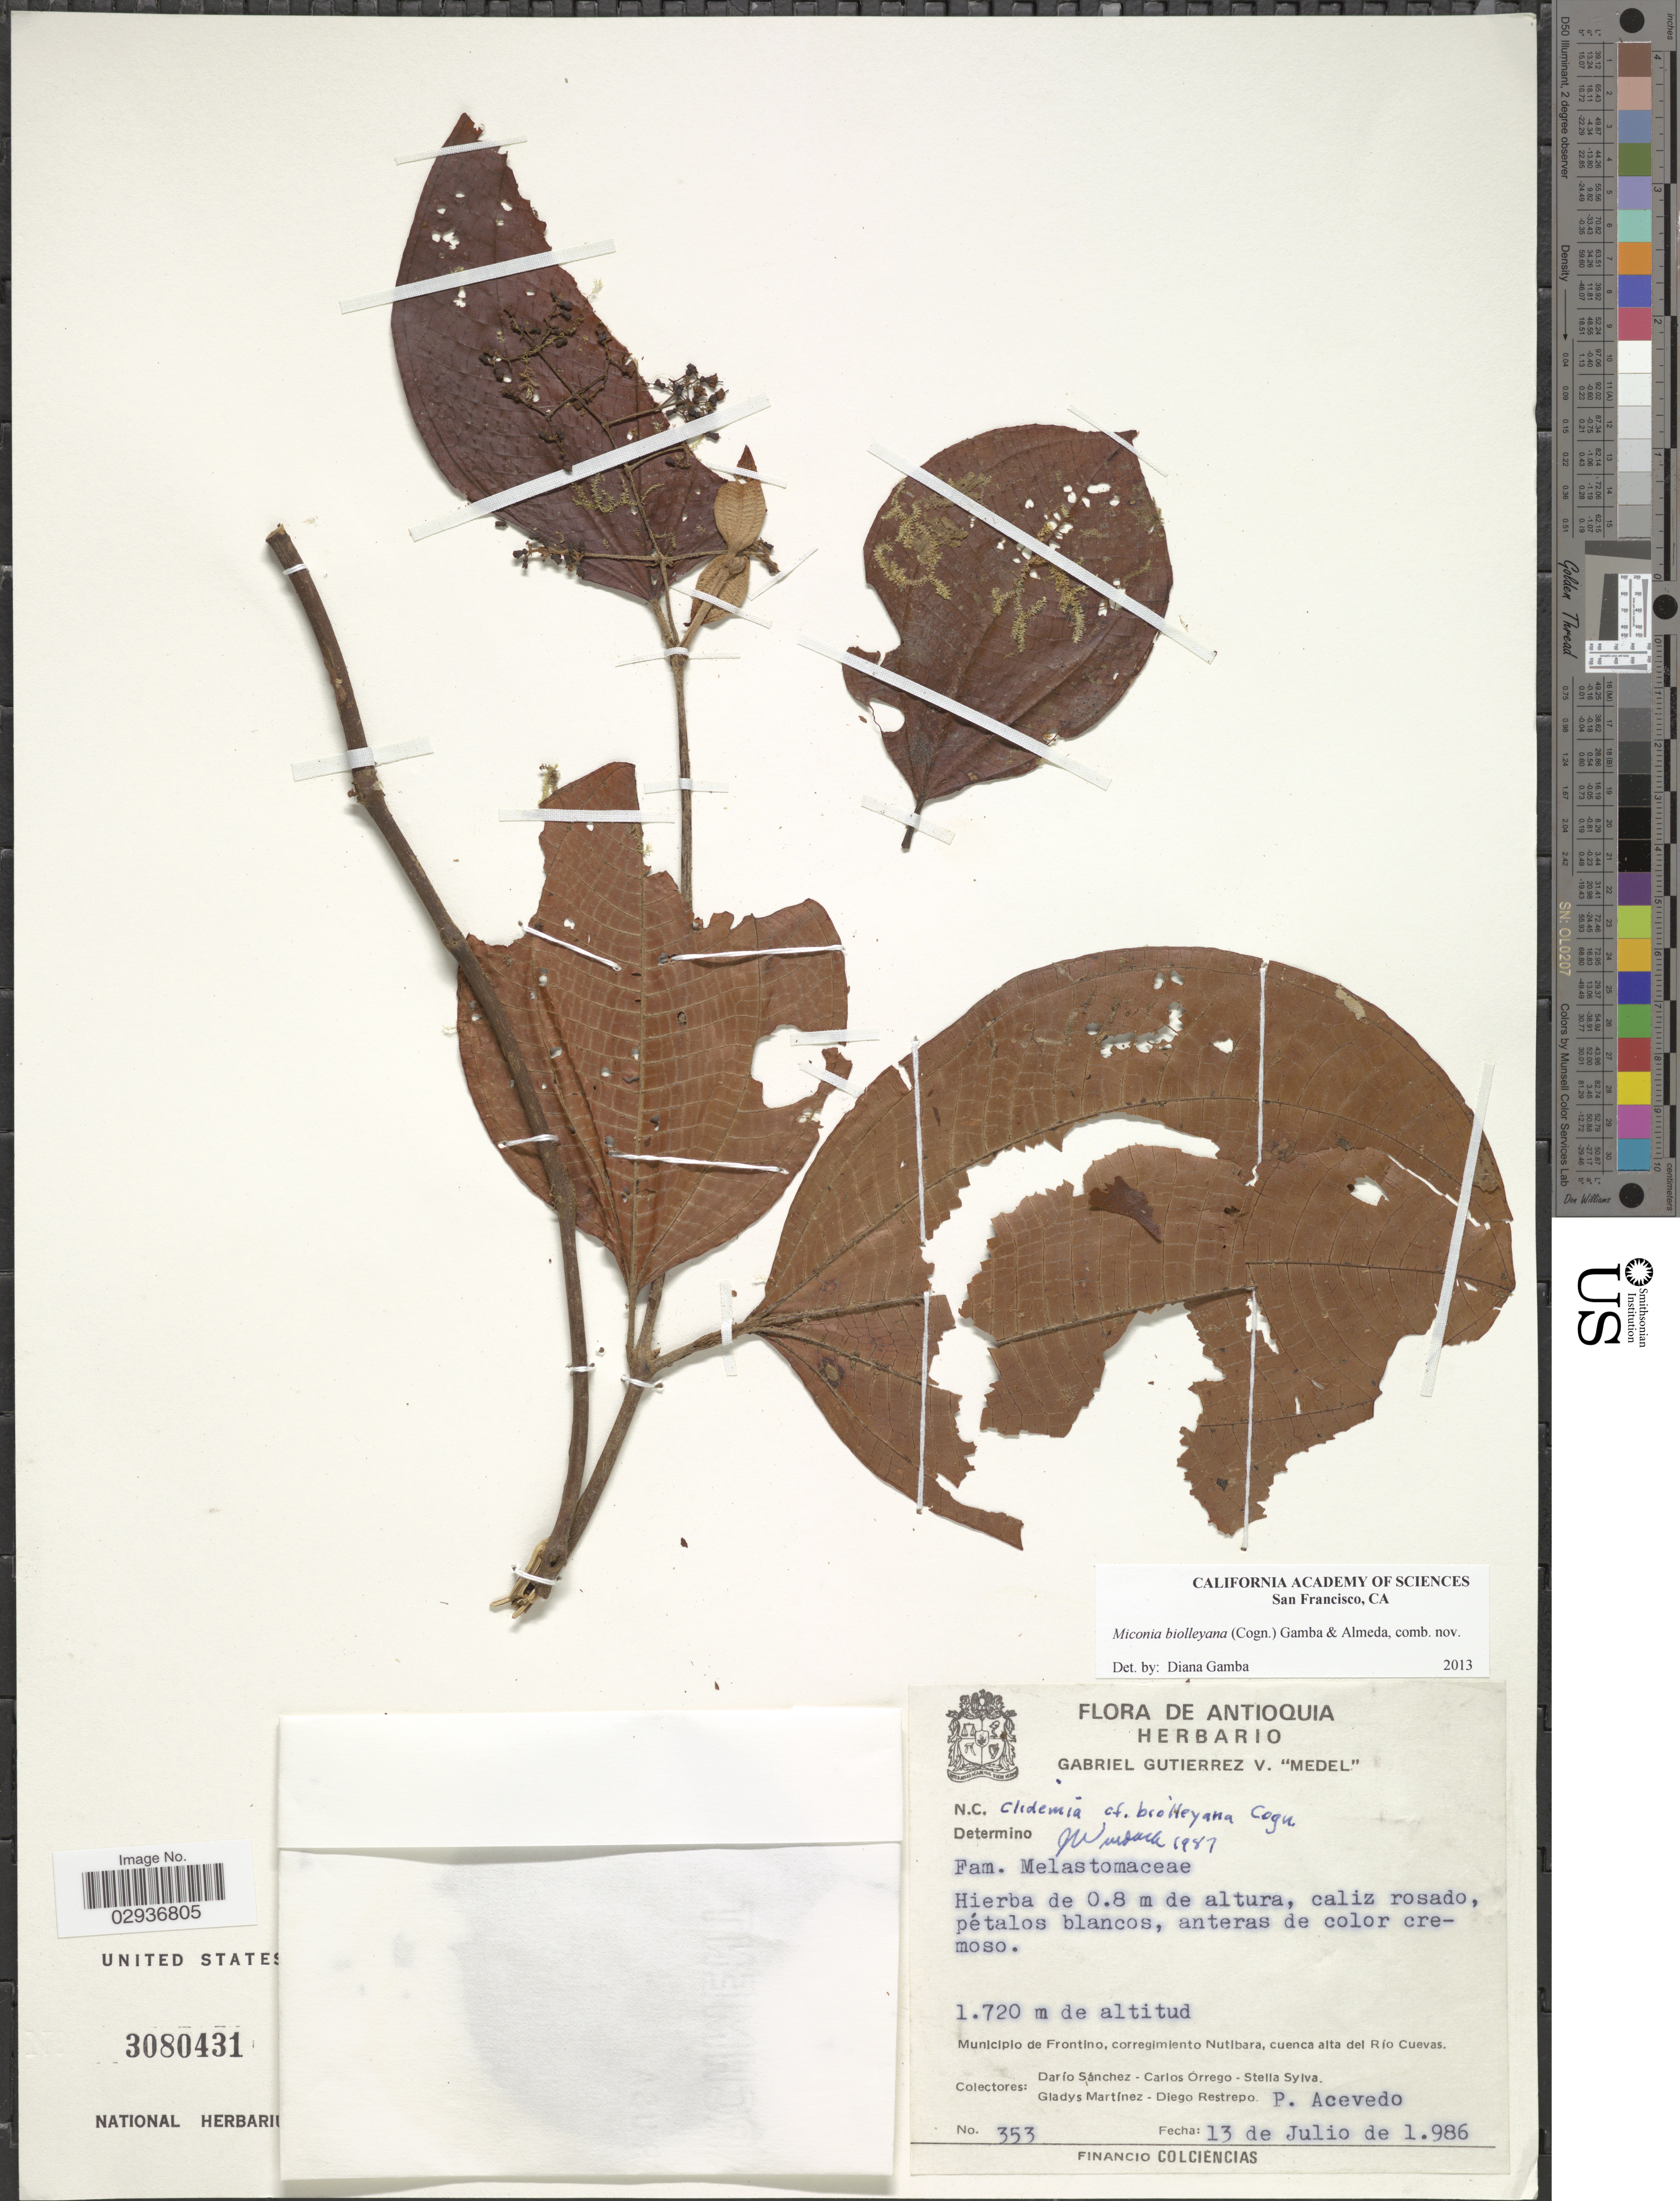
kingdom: Plantae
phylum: Tracheophyta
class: Magnoliopsida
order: Myrtales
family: Melastomataceae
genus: Miconia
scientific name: Miconia biolleyana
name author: (Cogn.) Gamba & Almeda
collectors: D. Sánchez, C. Orrego, S. Sylva, G. Martínez & et al.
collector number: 353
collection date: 1986-07-13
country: Colombia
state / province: Antioquia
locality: Municipio de Frontino, corregimiento Nutibara, cuenca alta del Río Cuevas.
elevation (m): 1720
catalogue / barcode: US 3080431